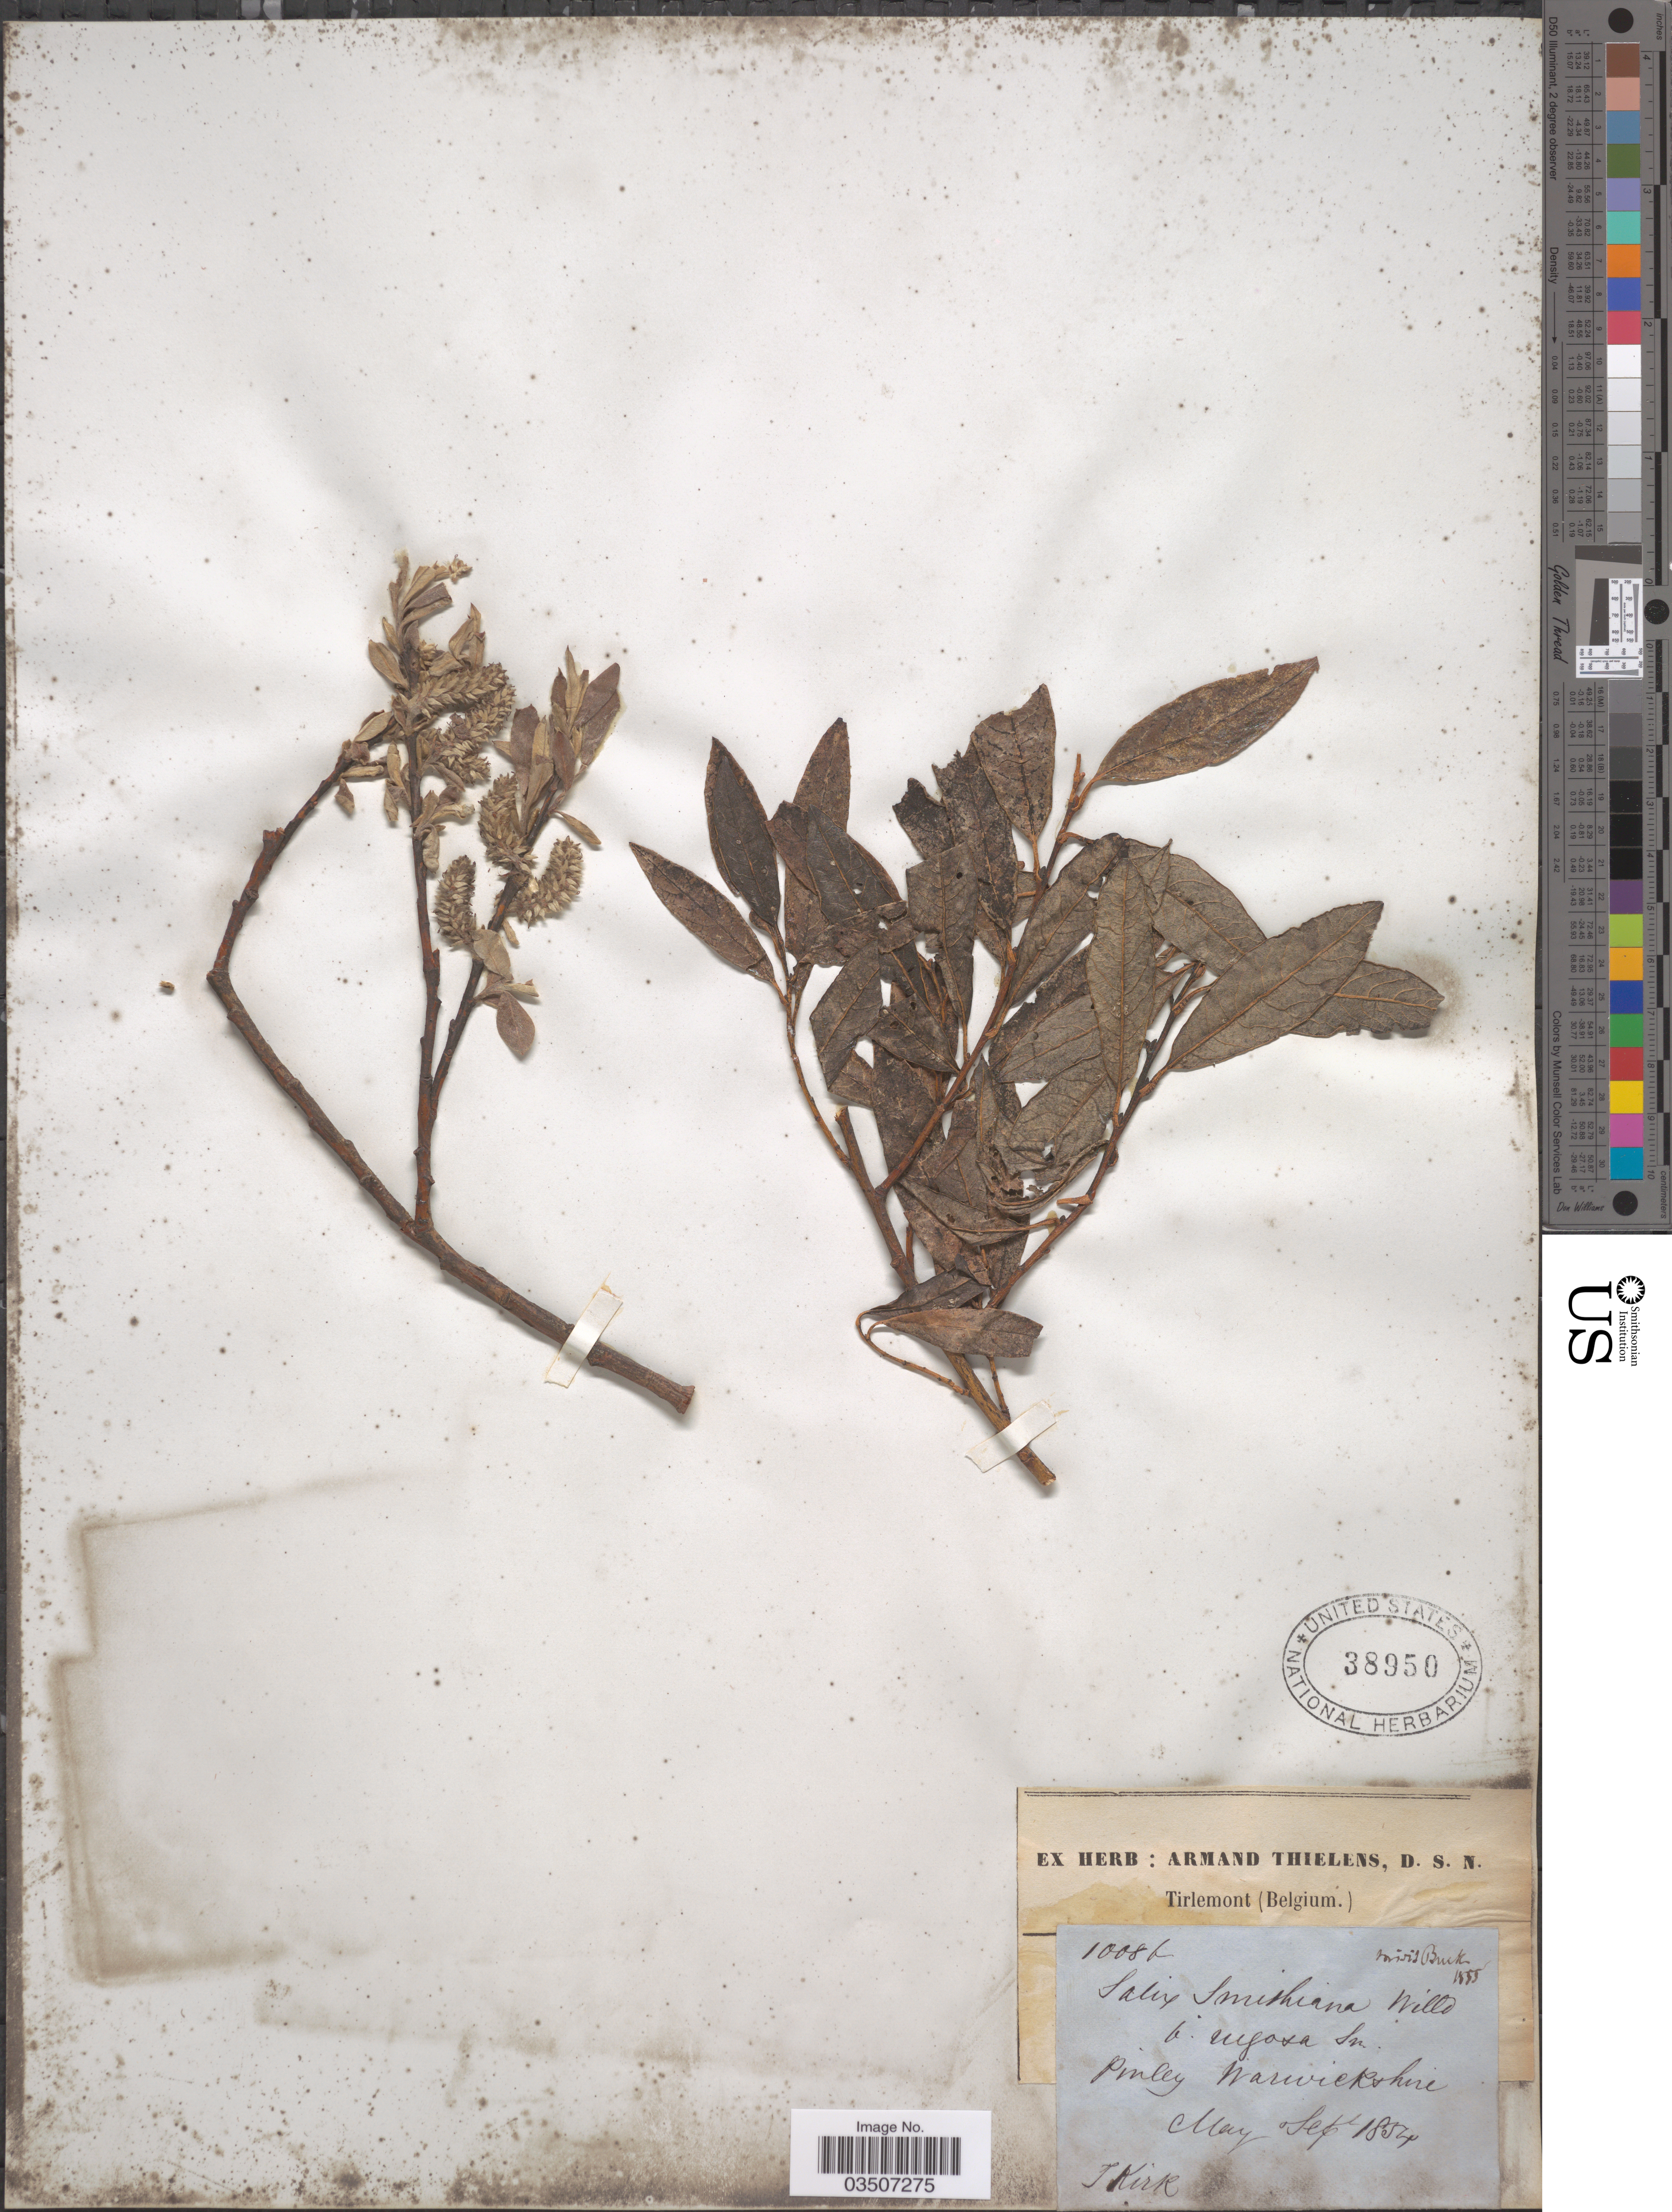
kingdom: Plantae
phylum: Tracheophyta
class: Magnoliopsida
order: Malpighiales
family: Salicaceae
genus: Salix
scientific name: Salix smithiana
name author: Willd.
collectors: J. Kirk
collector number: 1008b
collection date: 1854-05/1854-09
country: United Kingdom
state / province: England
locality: Pinley Warwickshire.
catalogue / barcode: US 38950